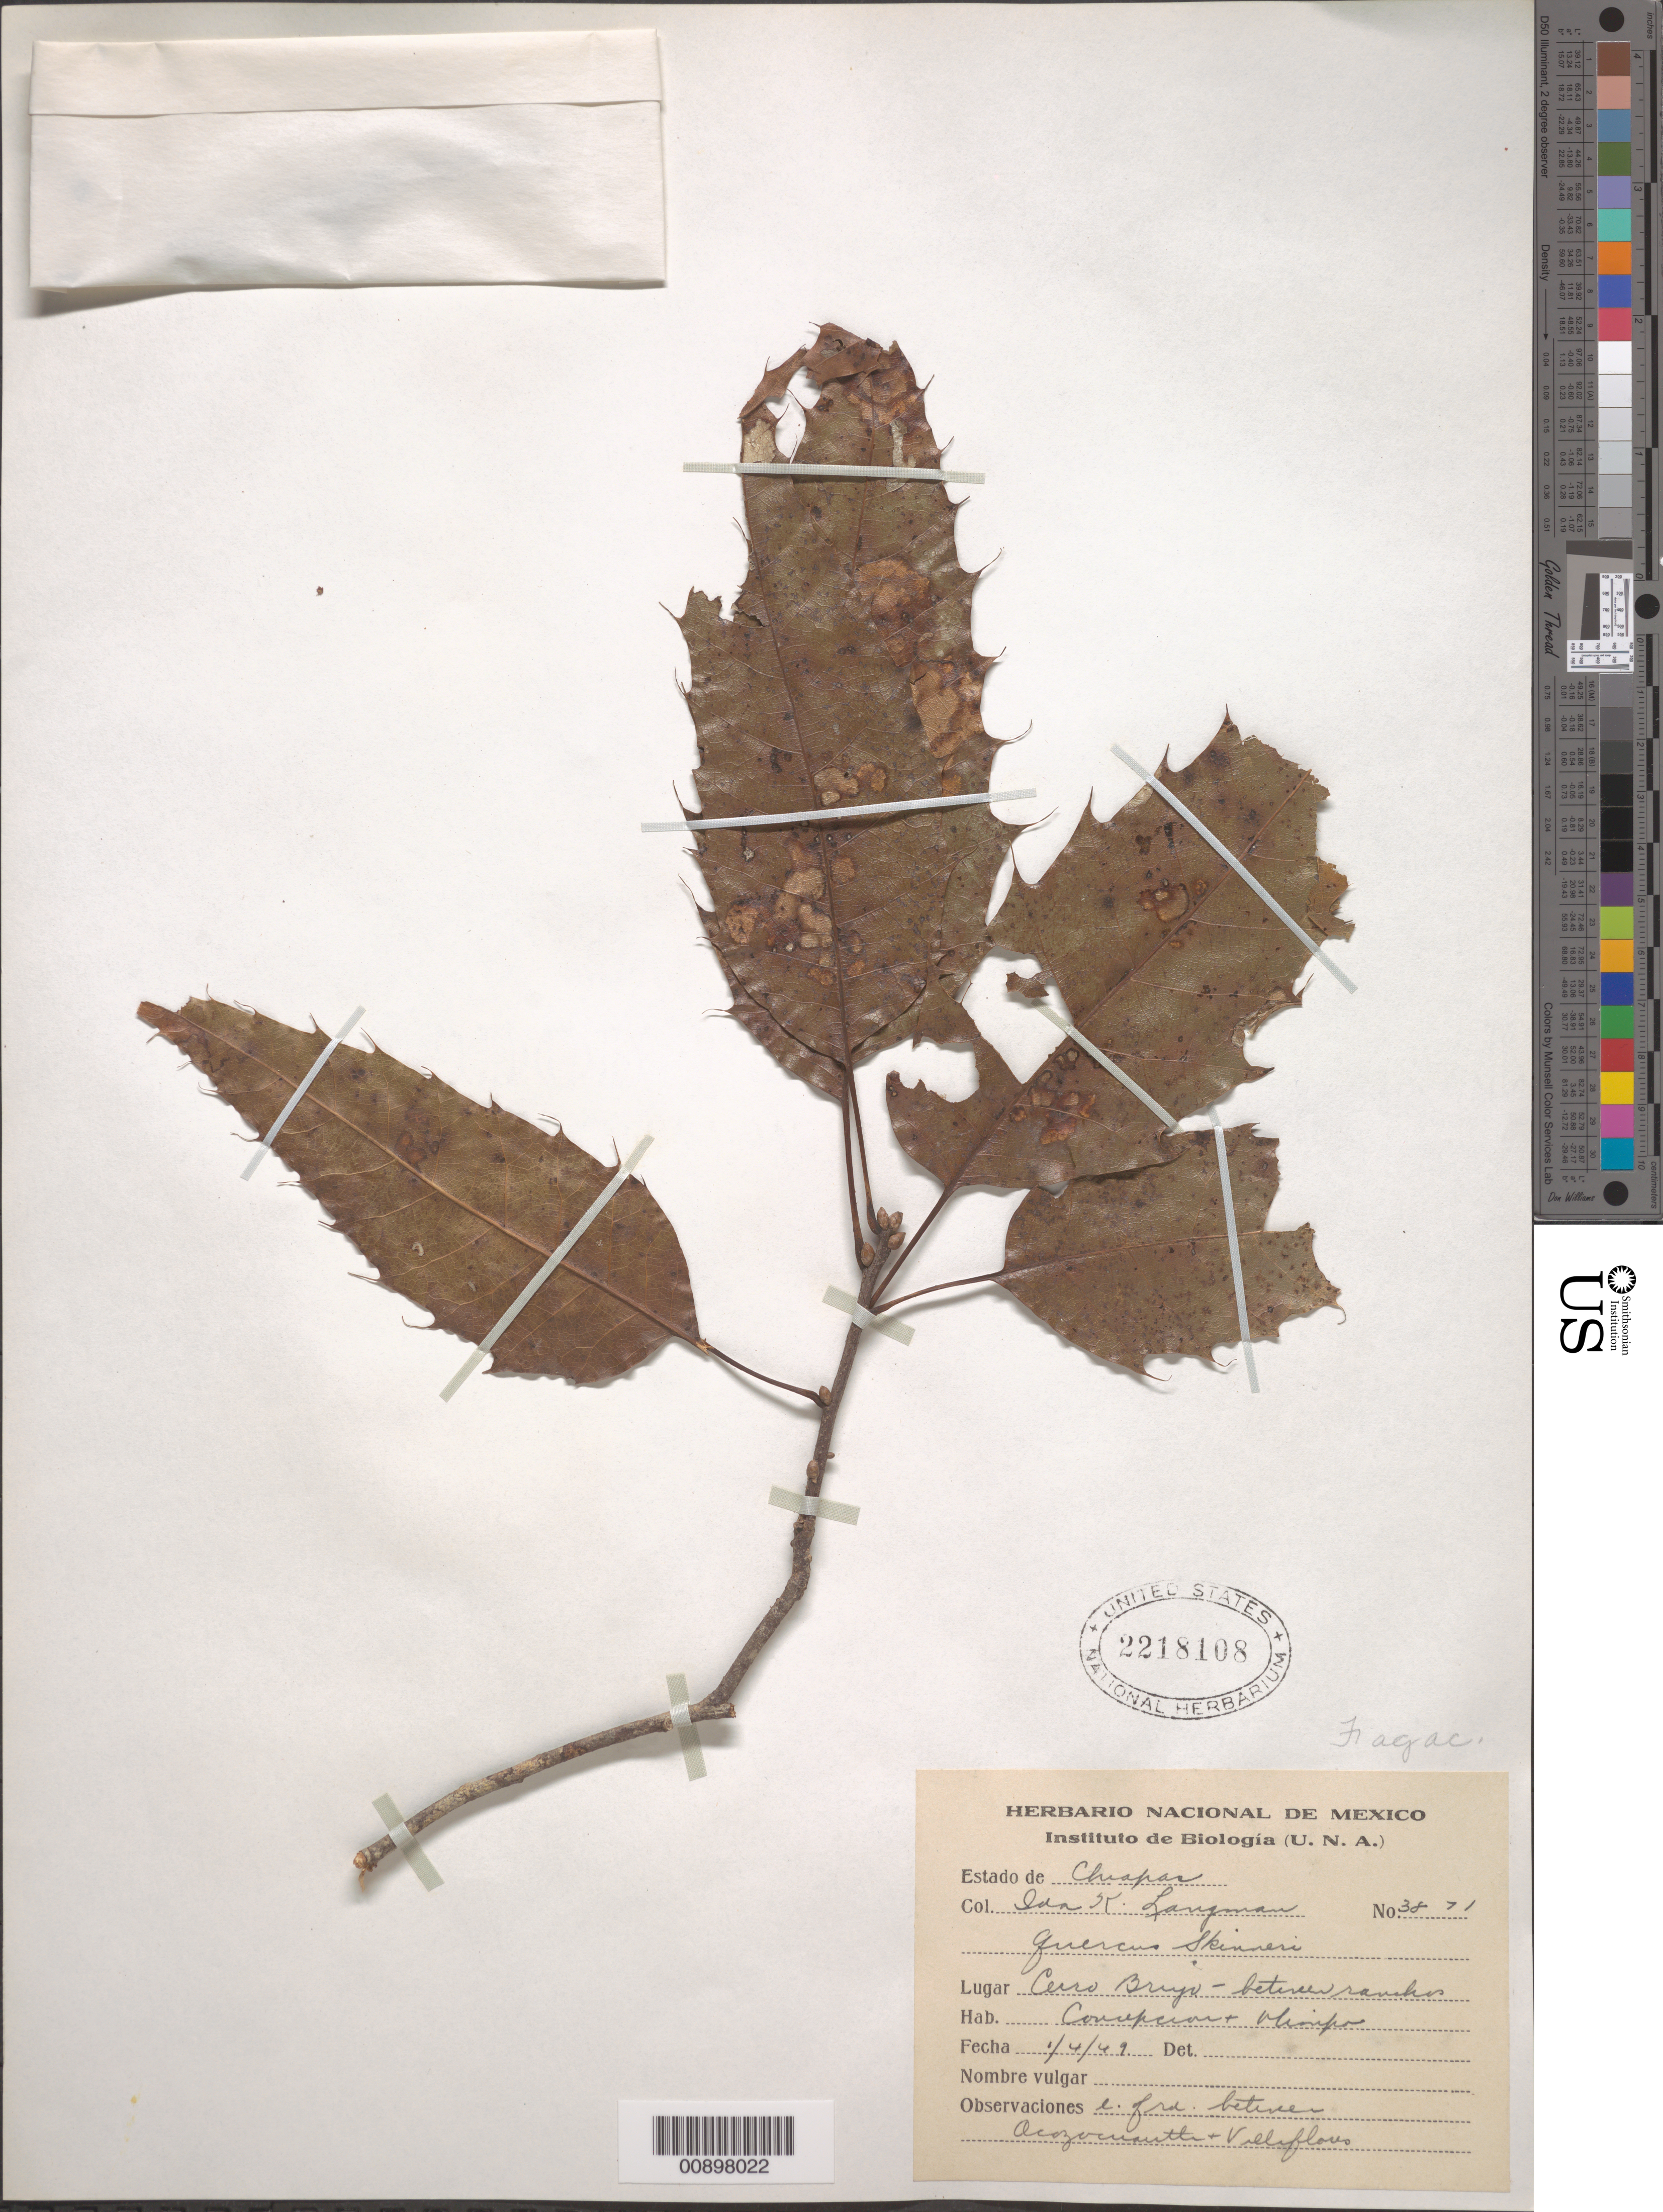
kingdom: Plantae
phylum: Tracheophyta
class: Magnoliopsida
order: Fagales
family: Fagaceae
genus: Quercus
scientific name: Quercus skinneri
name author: Benth.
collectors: I. K. Langman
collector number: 3871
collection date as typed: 04 Jan 1949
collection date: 1949-01-04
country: Mexico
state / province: Chiapas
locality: Cerro Brujo - between ranchos Concepción & Olimpo. E fr. Between Ocozocuautla & Villaflores.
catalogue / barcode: US 2218108